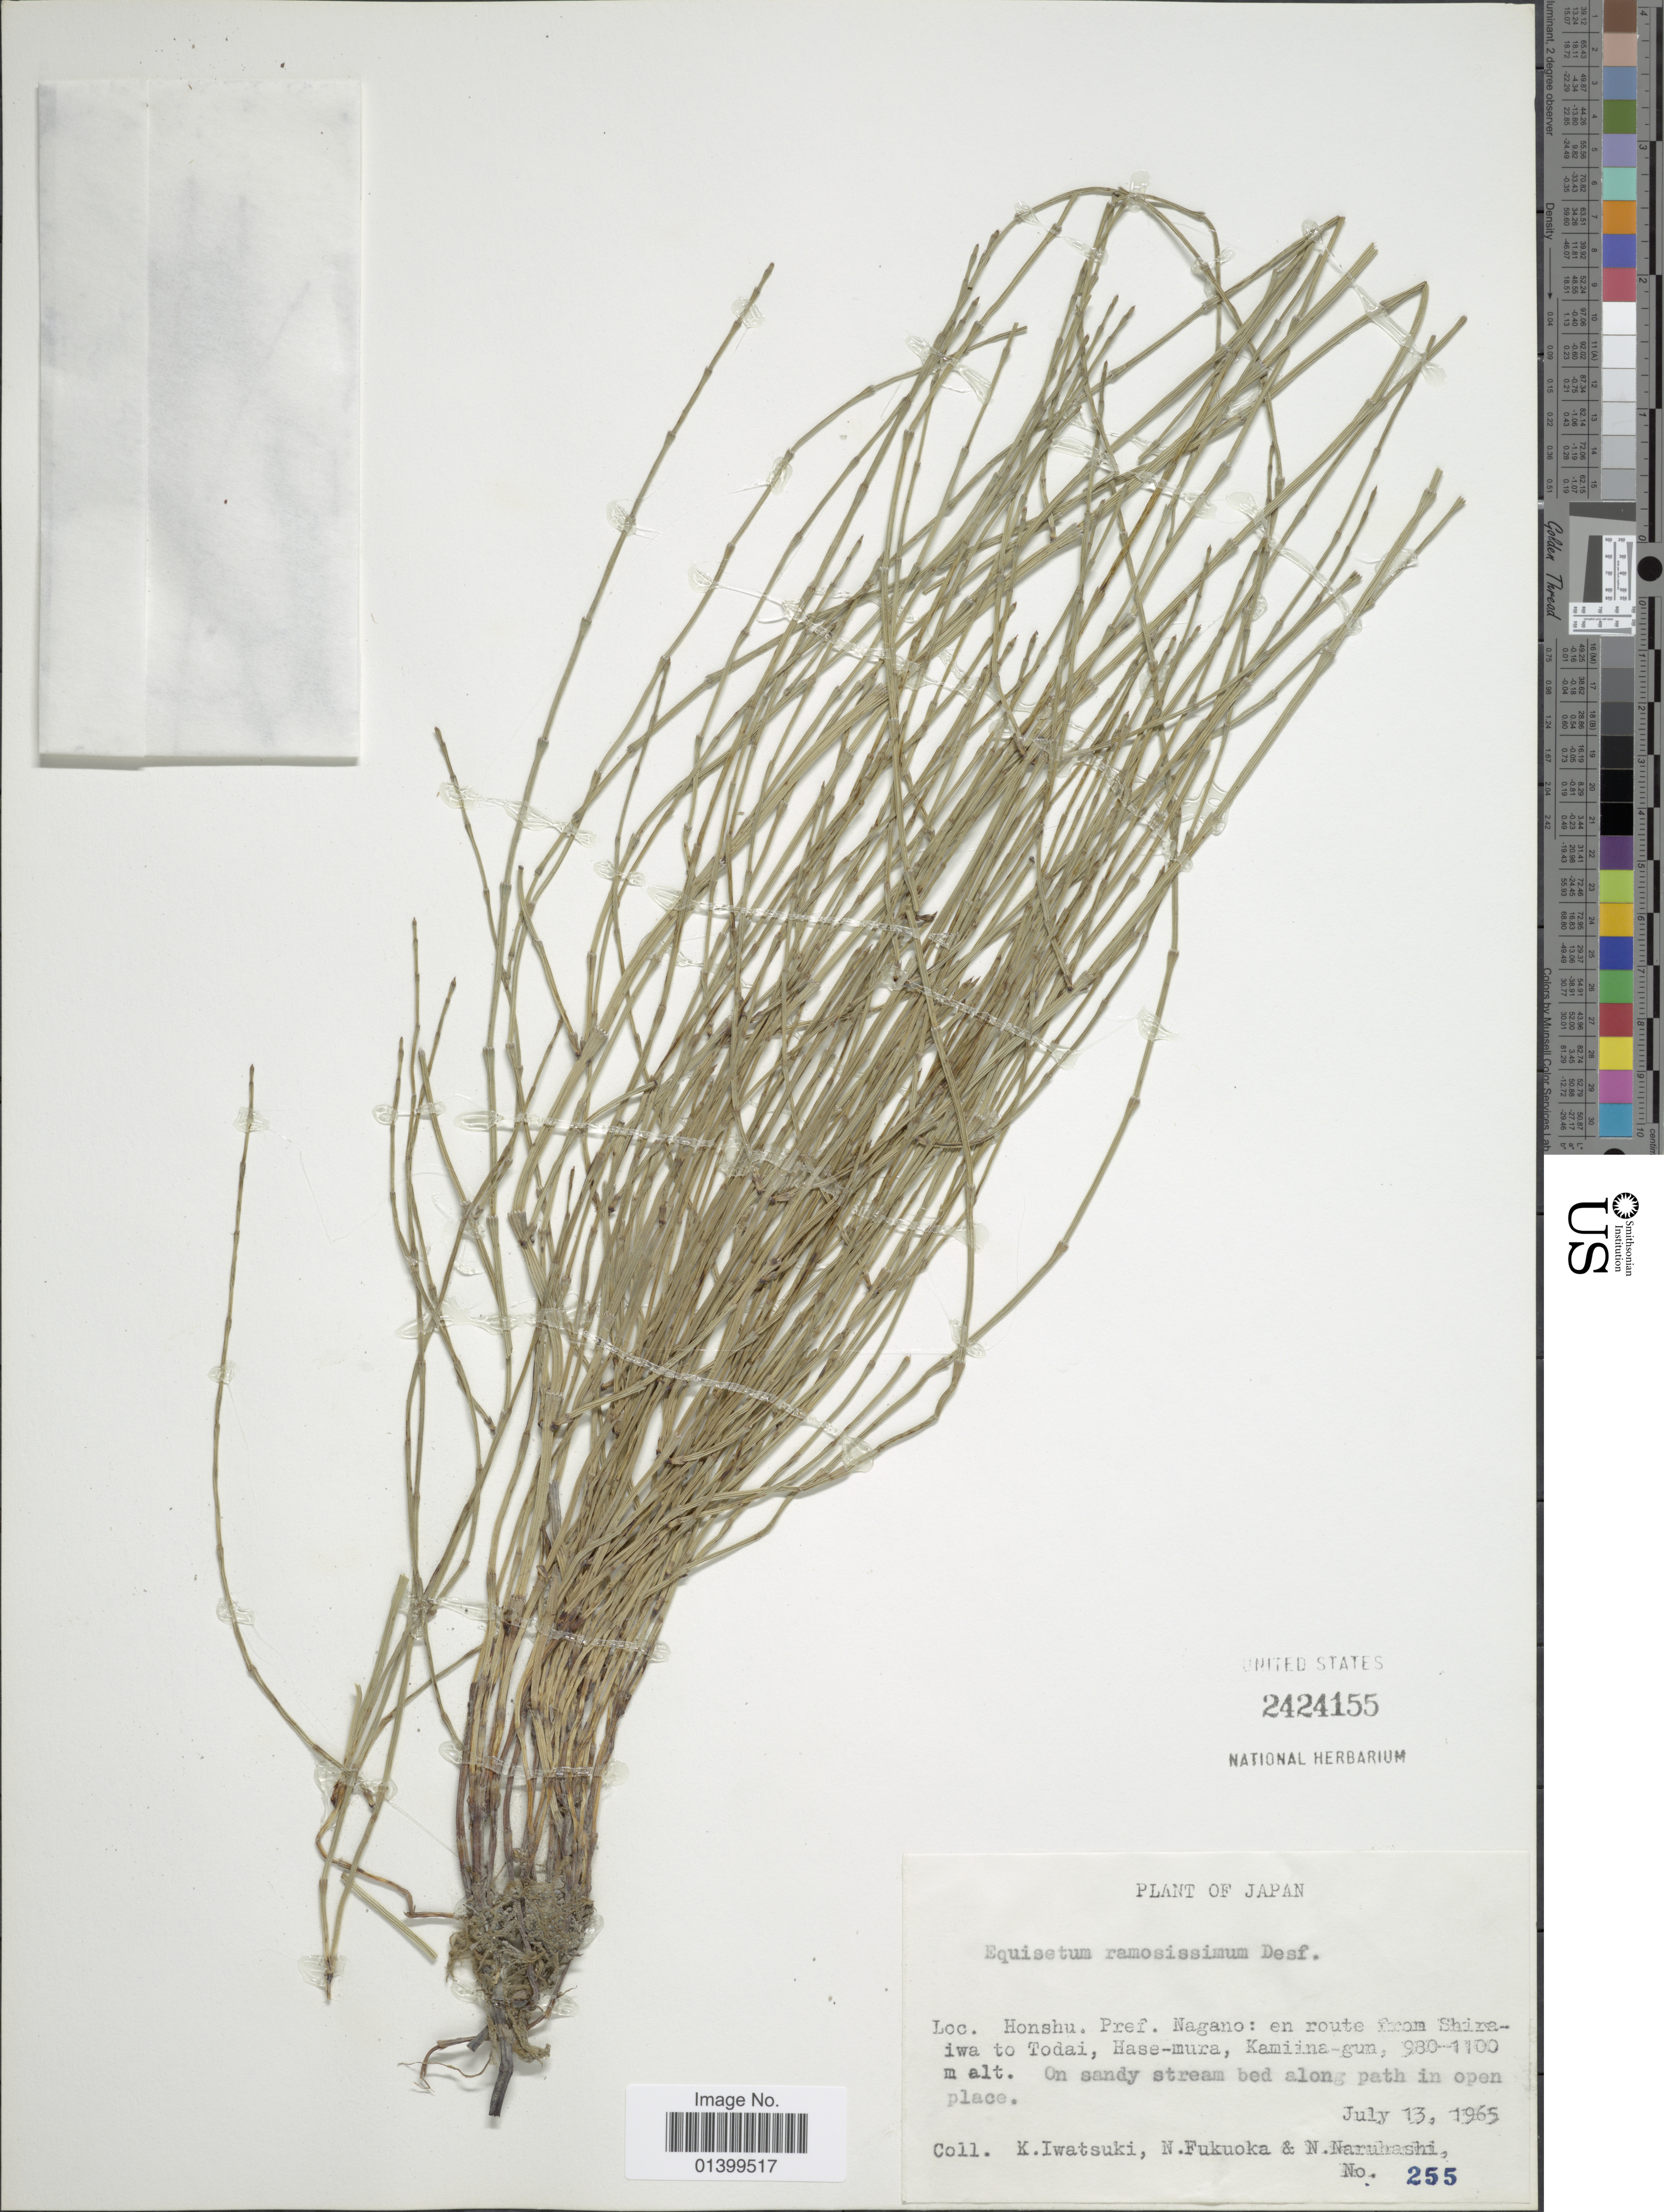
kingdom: Plantae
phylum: Tracheophyta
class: Polypodiopsida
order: Equisetales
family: Equisetaceae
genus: Equisetum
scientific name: Equisetum ramosissimum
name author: Desf.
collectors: K. Iwatsuki, N. Fukuoka & N. Naruhashi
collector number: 255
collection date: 1965-07-13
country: Japan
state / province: Nagano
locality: Honshu. Pref. Nagano: en route from Shiraiwa to Todai, Hase-mura, Kamiina-gun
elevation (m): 980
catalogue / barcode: US 2424155